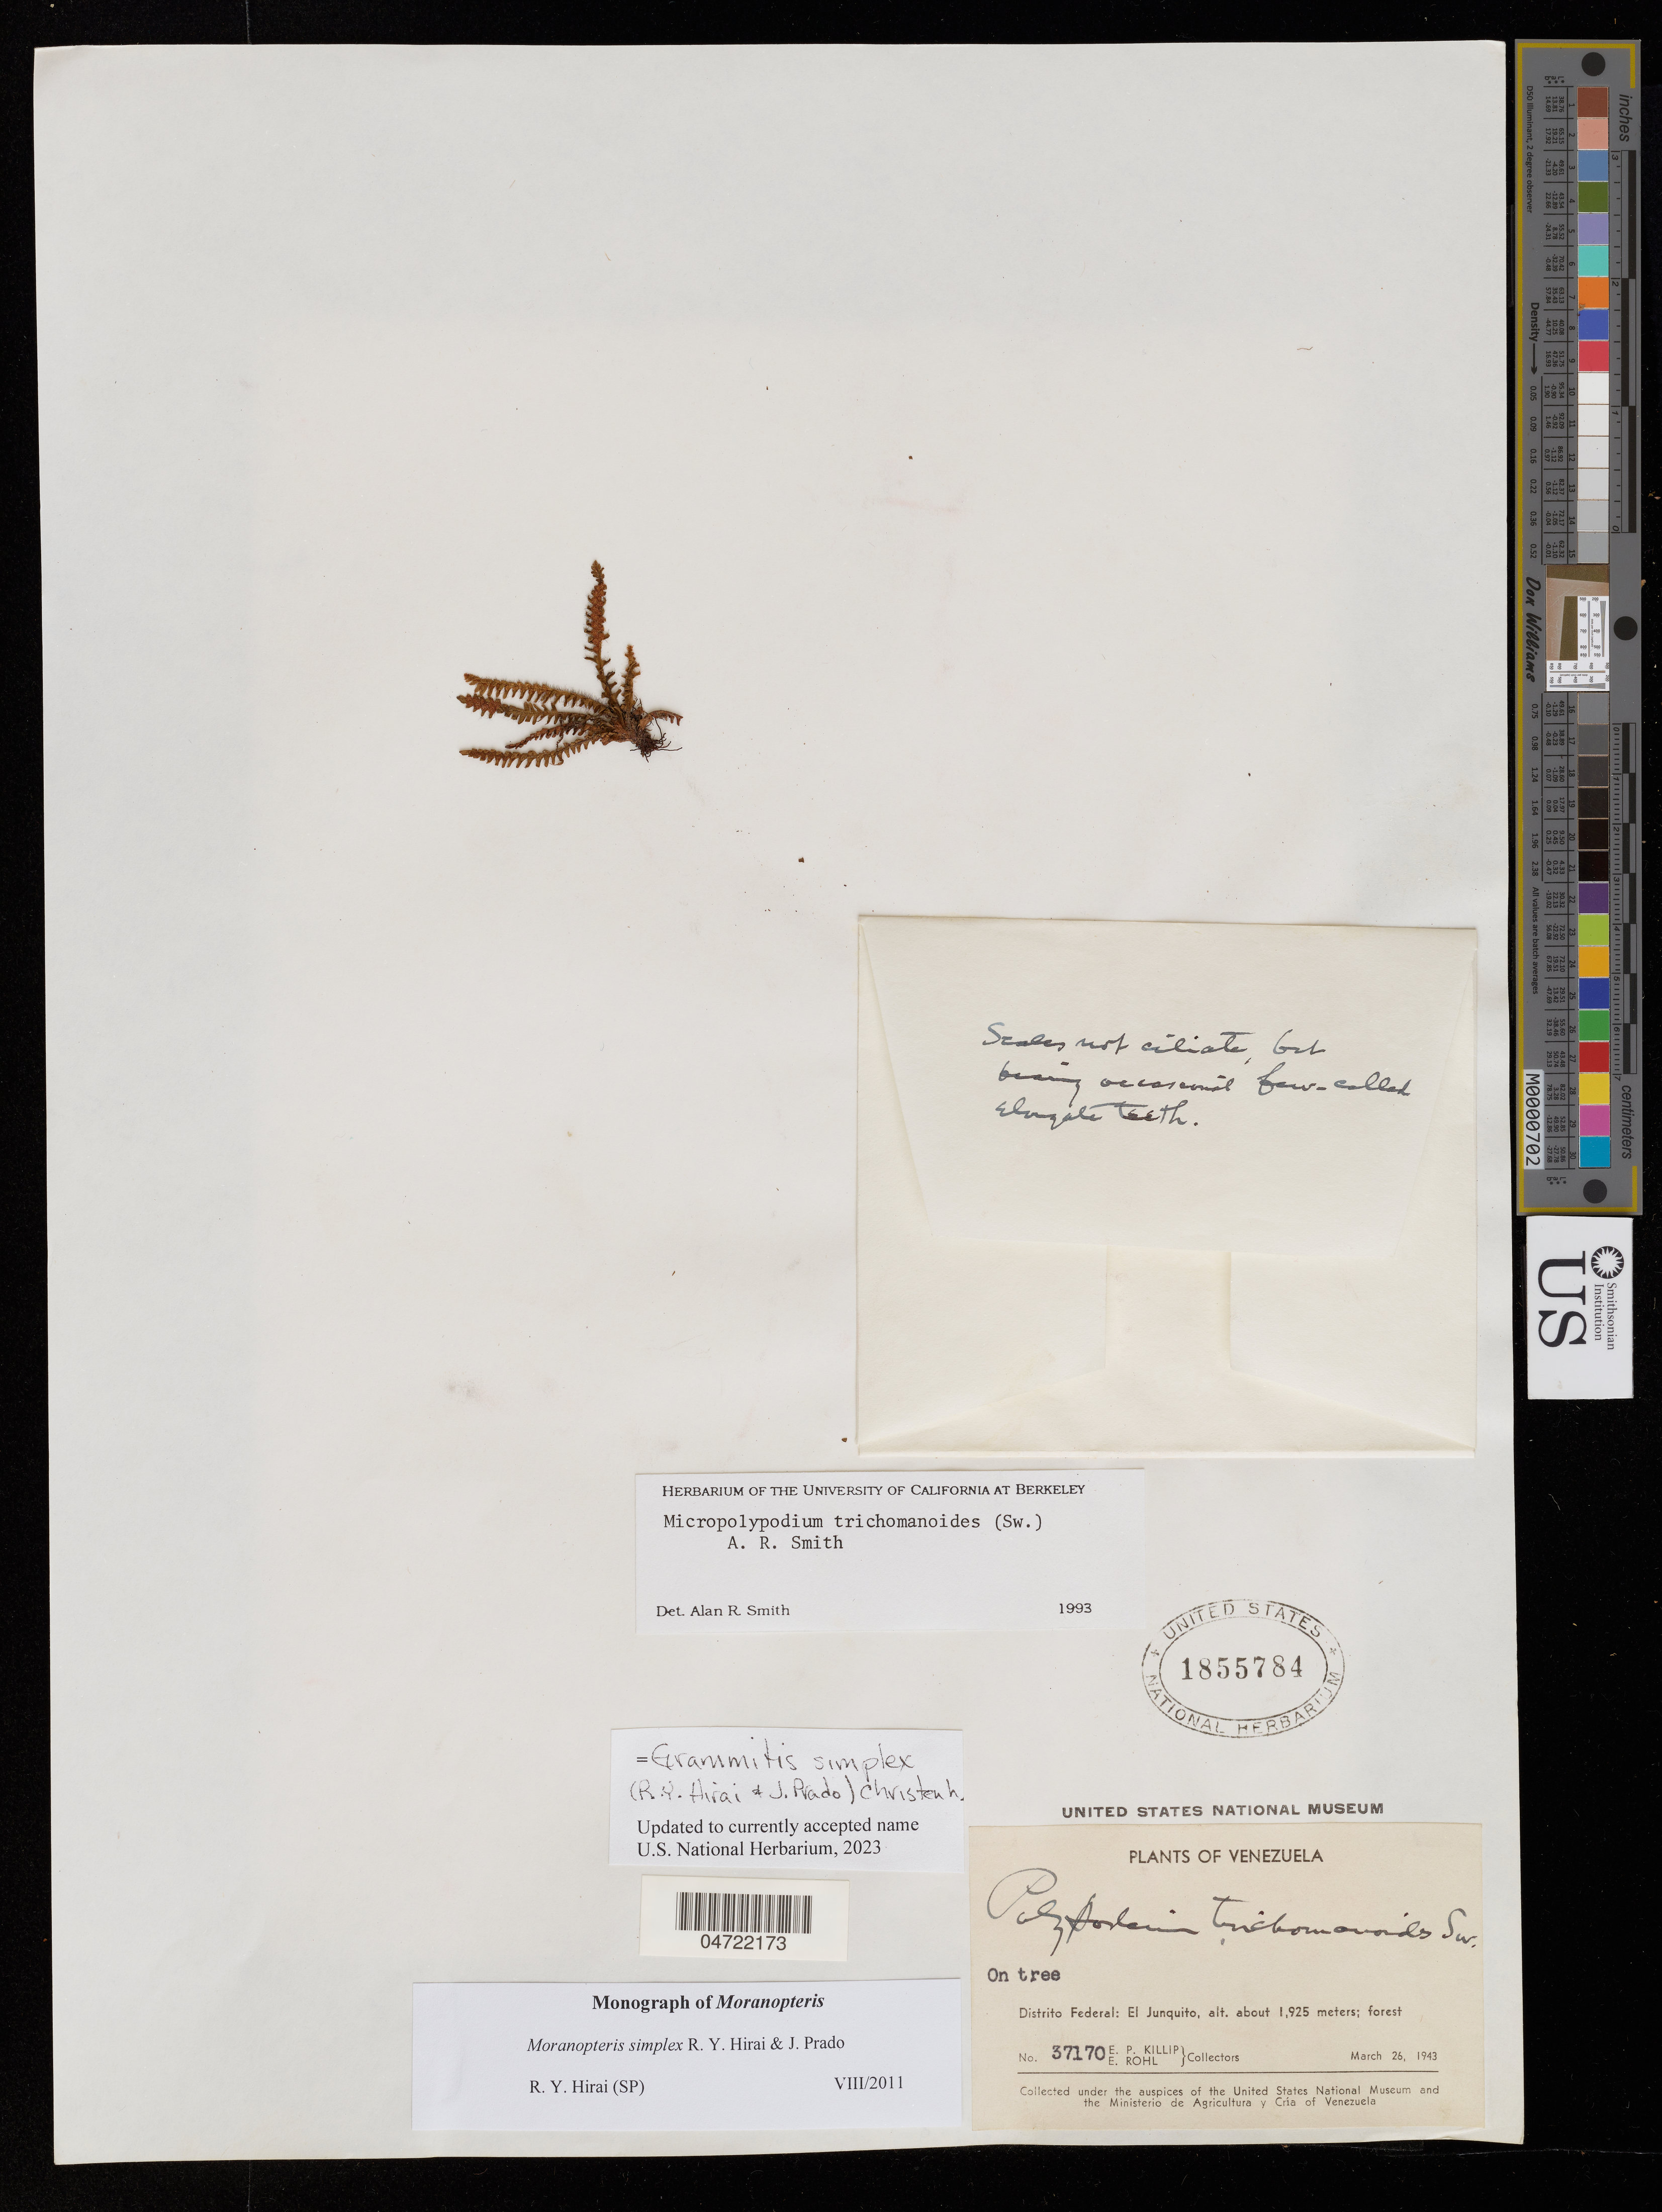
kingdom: Plantae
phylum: Tracheophyta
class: Polypodiopsida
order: Polypodiales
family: Polypodiaceae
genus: Grammitis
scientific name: Grammitis simplex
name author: (R. Y. Hirai & Prado) Christenh.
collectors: E. P. Killip & E. Röhl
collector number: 37170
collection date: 1943-03-26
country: Venezuela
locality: Distrito Federal: El Junquito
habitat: On tree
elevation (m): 1925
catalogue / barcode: US 1855784